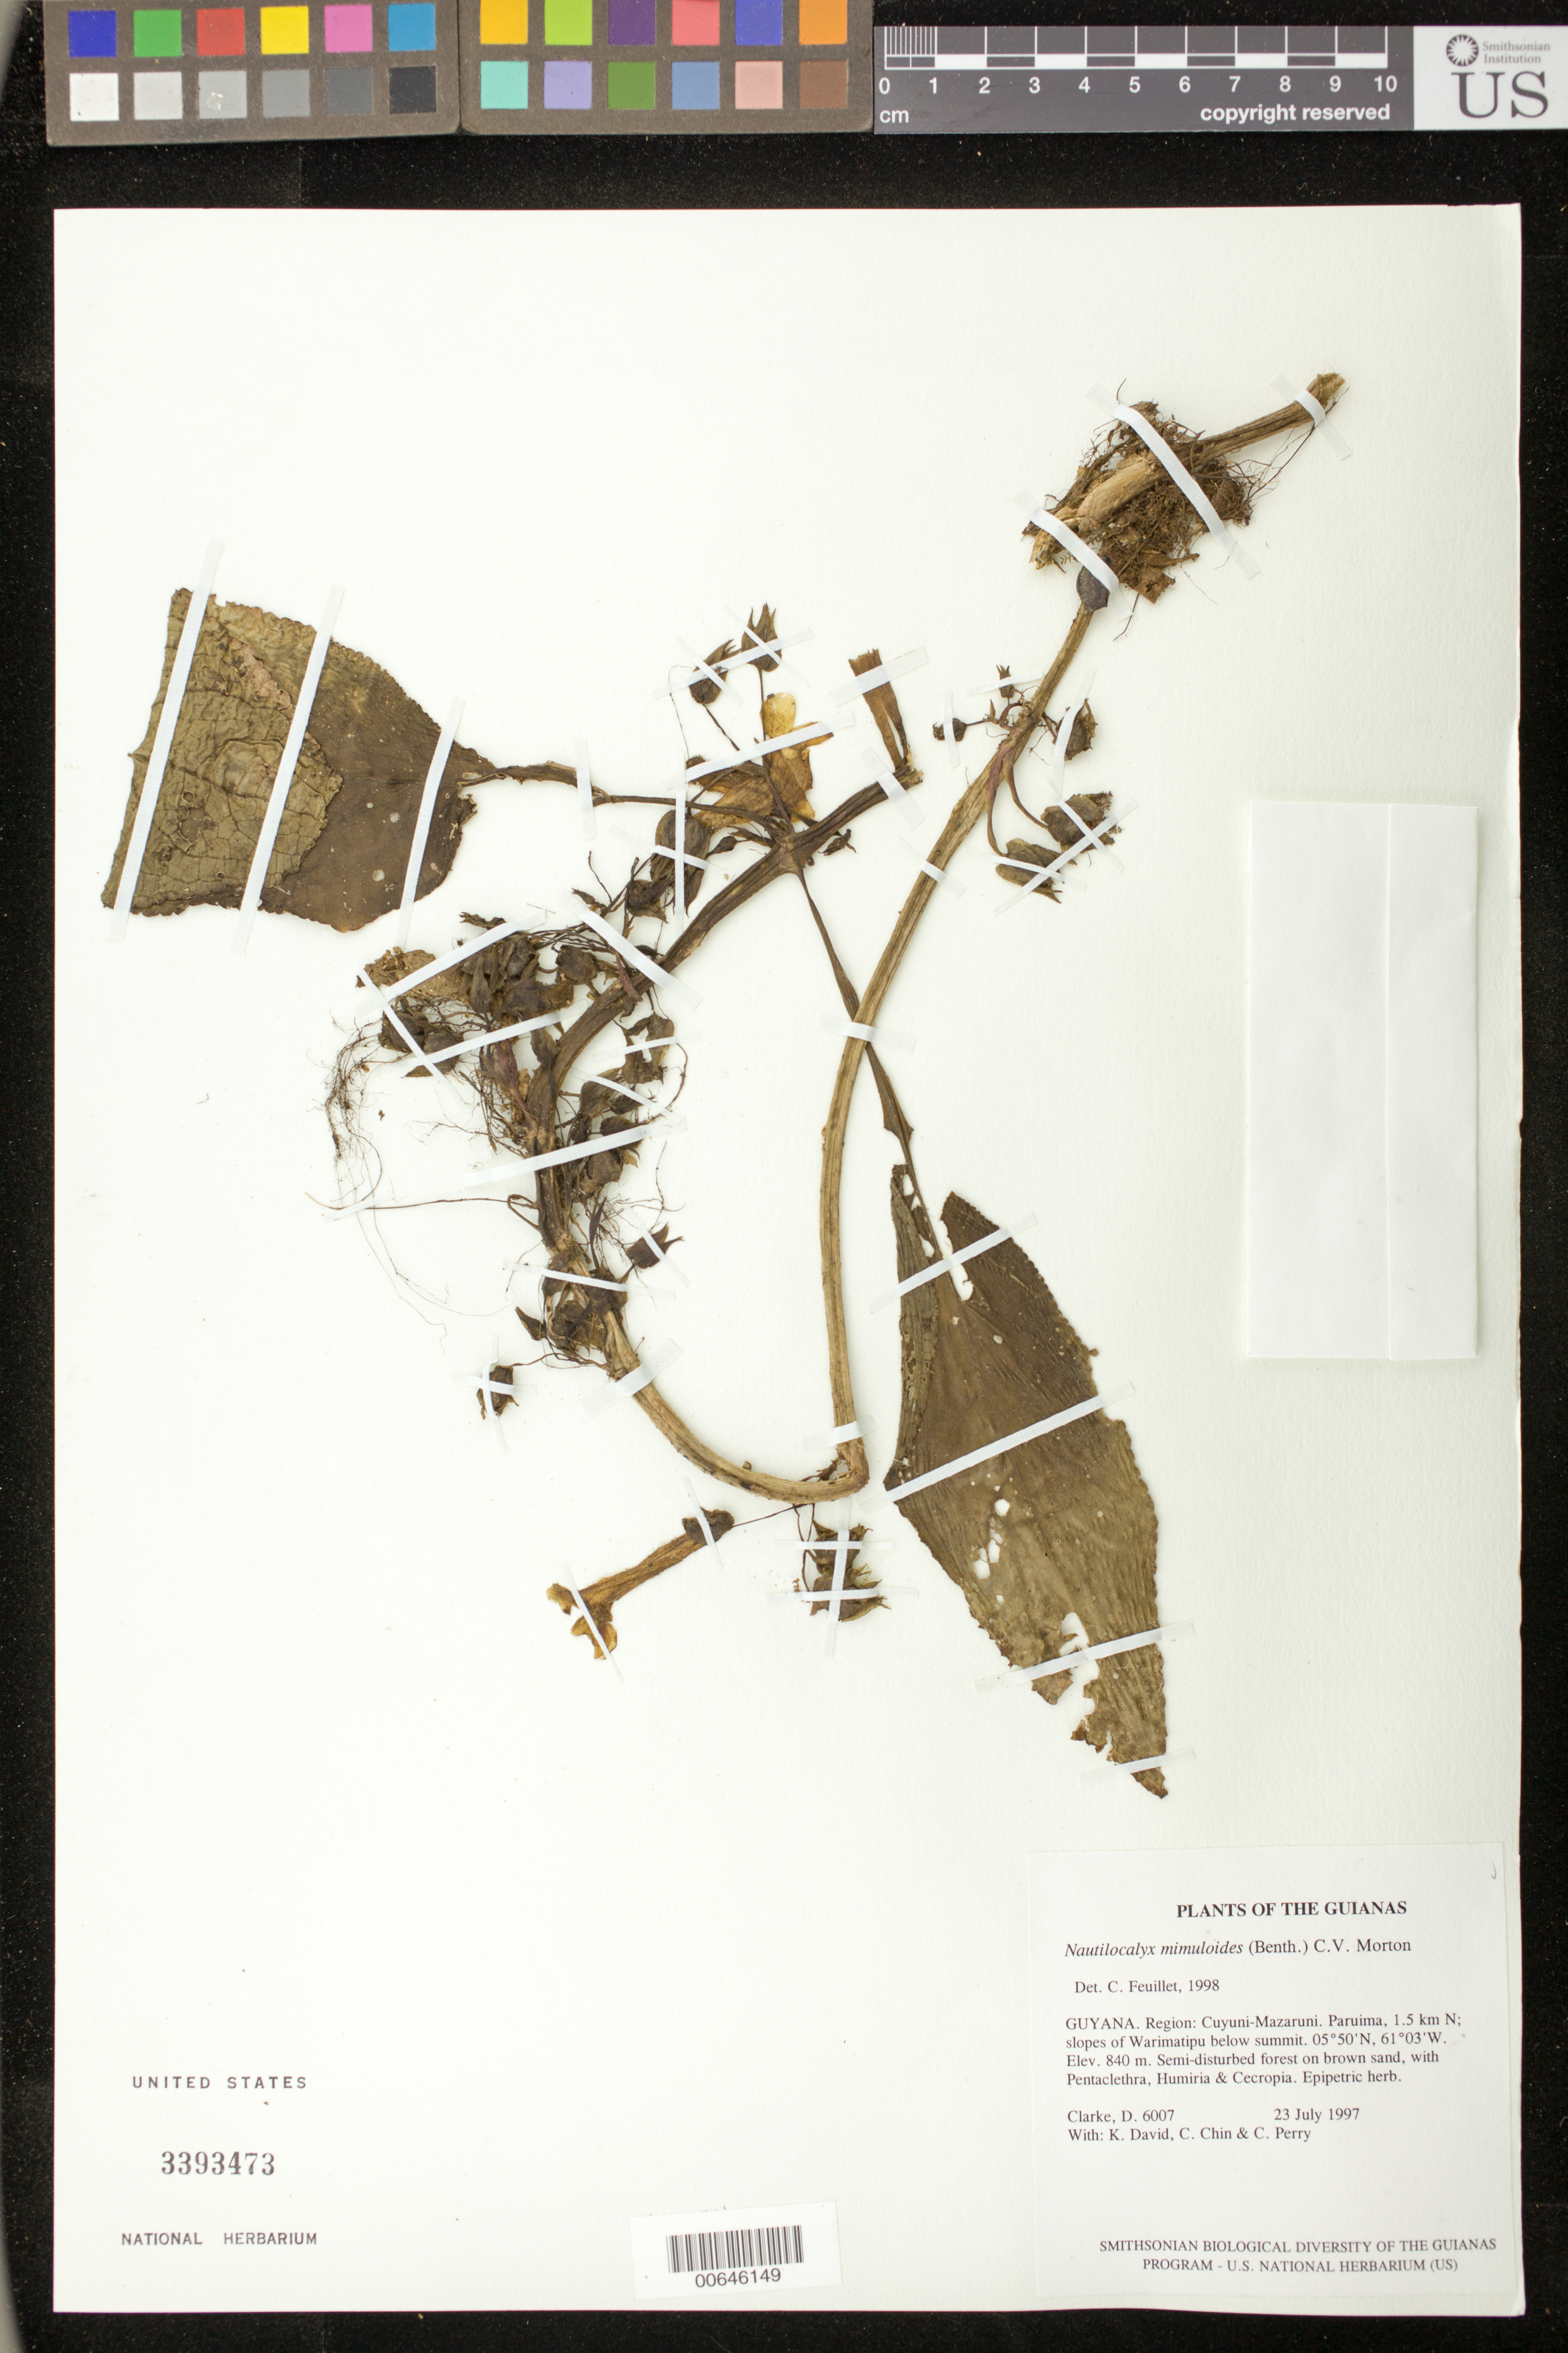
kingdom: Plantae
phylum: Tracheophyta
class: Magnoliopsida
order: Lamiales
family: Gesneriaceae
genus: Nautilocalyx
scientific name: Nautilocalyx mimuloides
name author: (Benth.) C.V. Morton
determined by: Feuillet, C.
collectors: H. D. Clarke, K. David, C. Chin & C. Perry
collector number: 6007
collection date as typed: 23 Jul 1997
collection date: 1997-07-23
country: Guyana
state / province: Cuyuni-Mazaruni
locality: Paruima, 1.5 km N; slopes of Warimatipu below summit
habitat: Semi-disturbed forest on brown sand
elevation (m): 840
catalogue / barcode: US 3393473